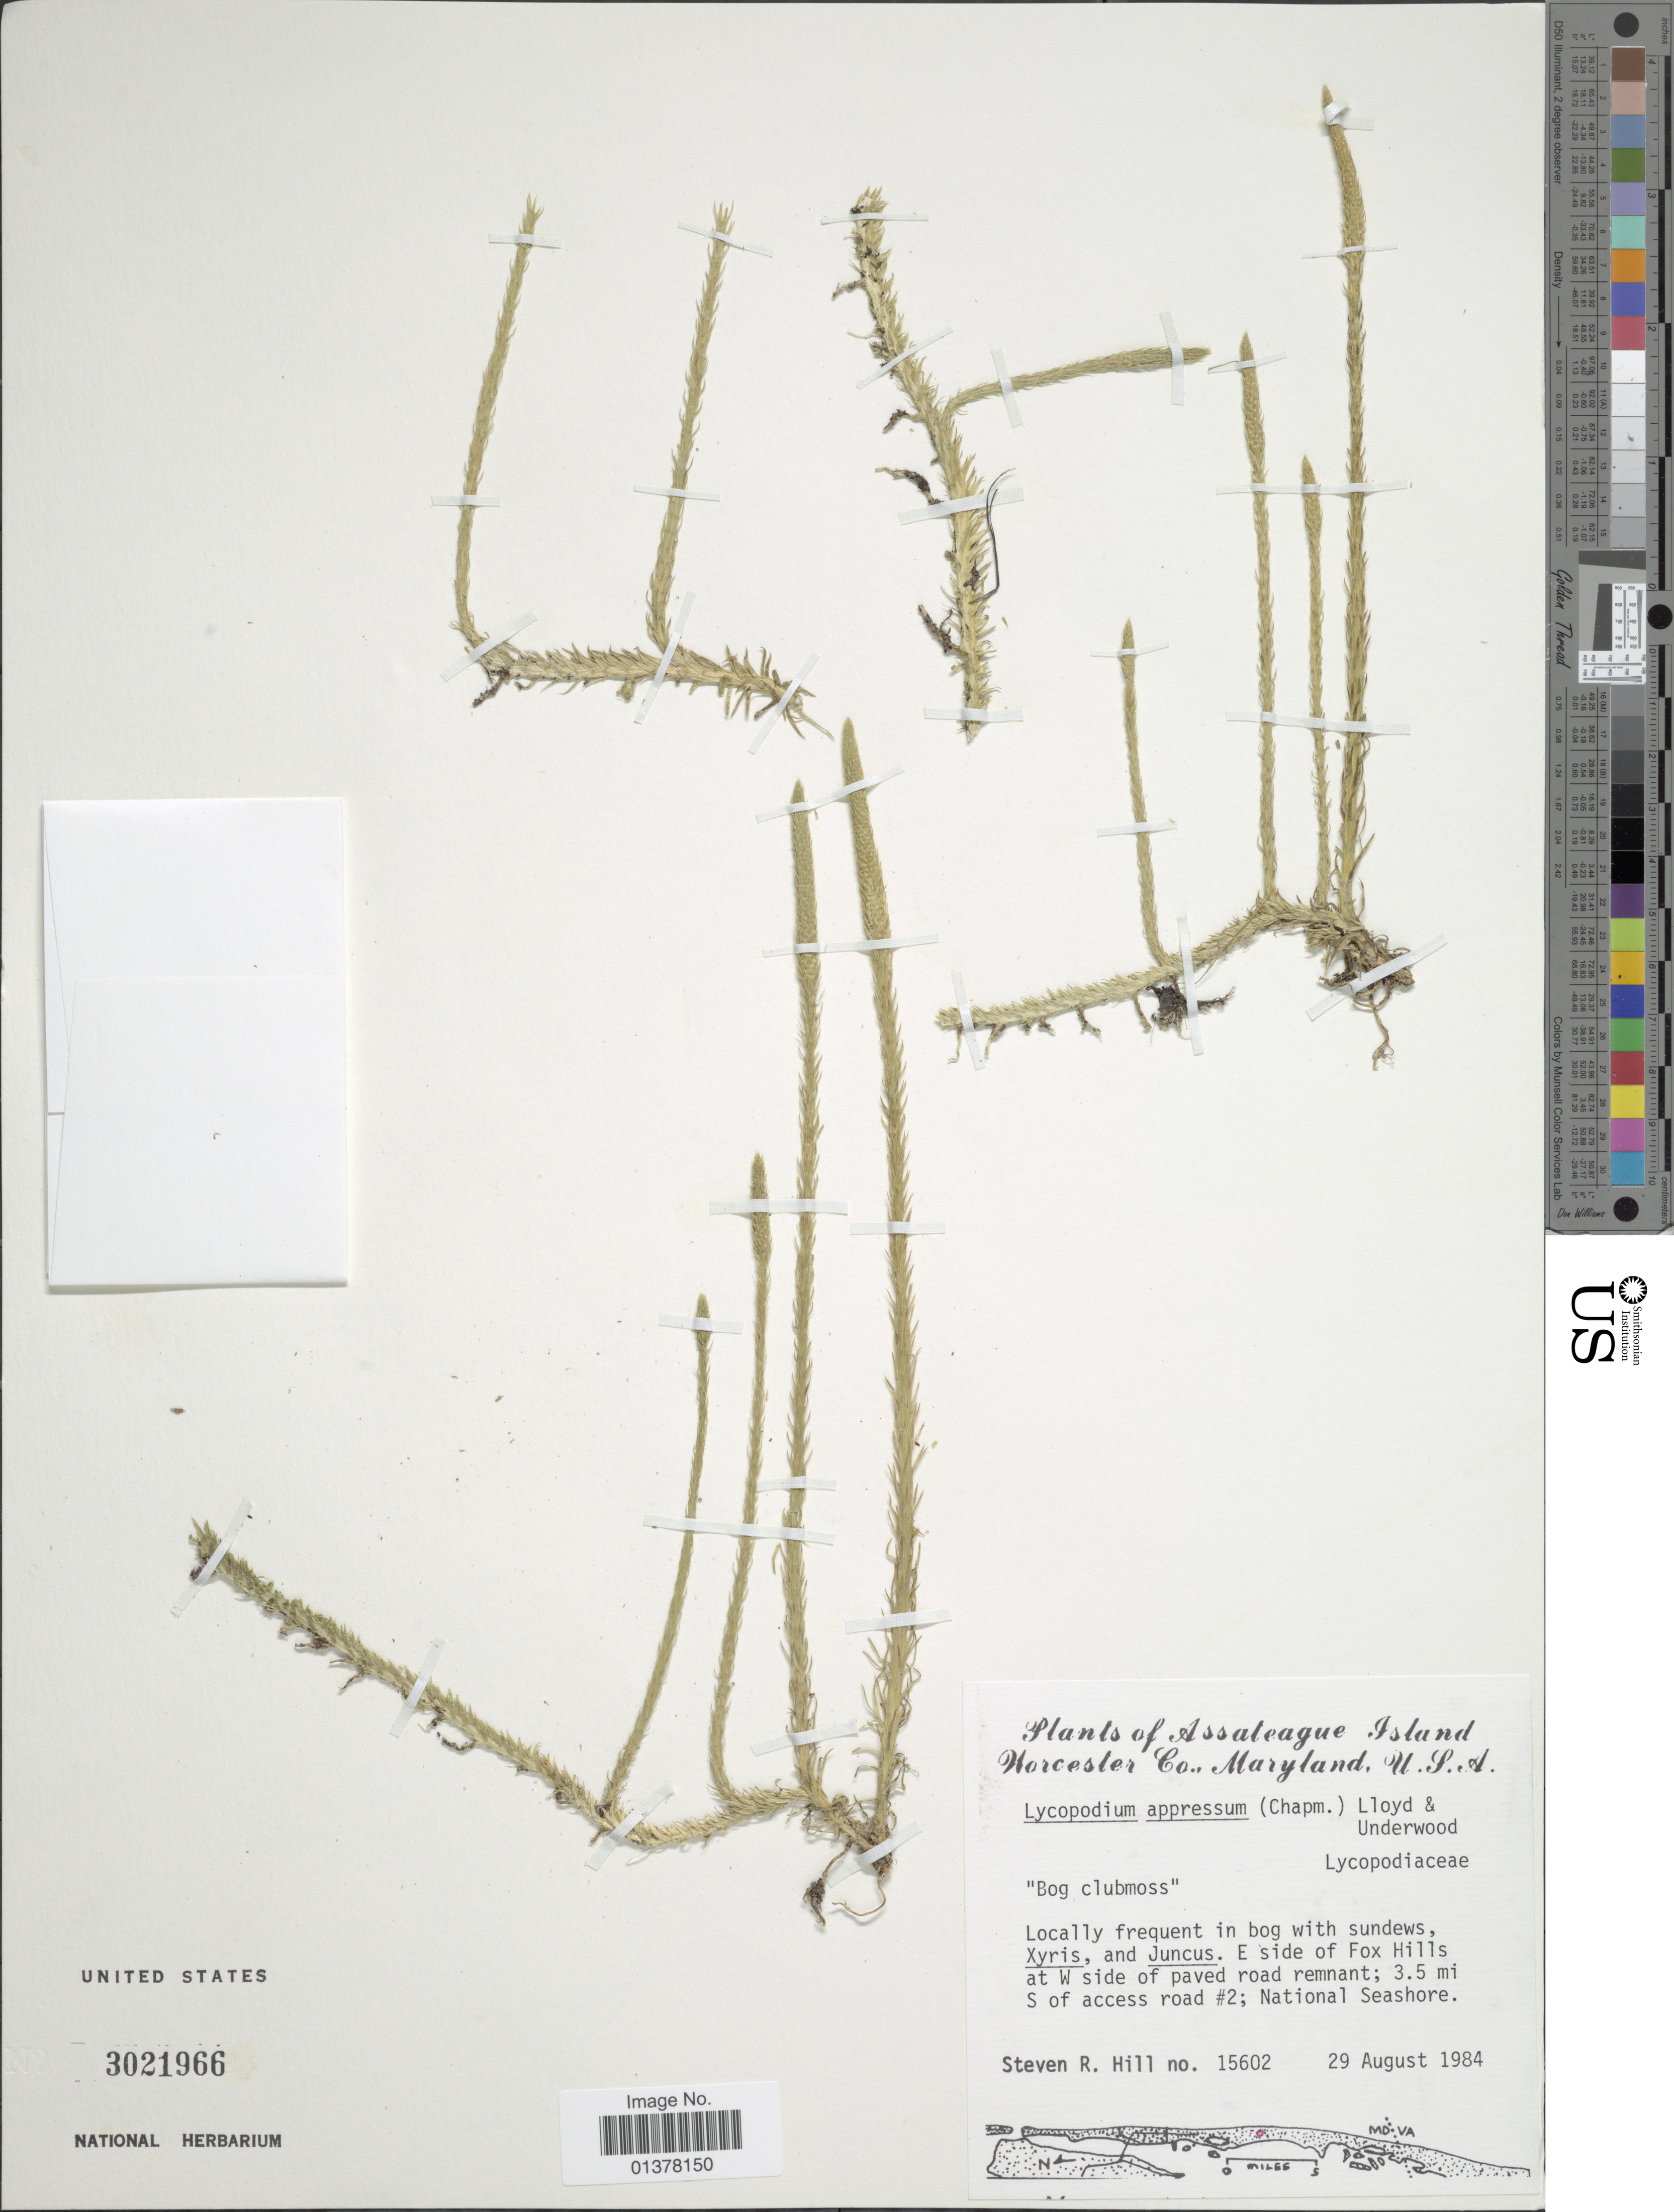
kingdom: Plantae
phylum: Tracheophyta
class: Lycopodiopsida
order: Lycopodiales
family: Lycopodiaceae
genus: Lycopodiella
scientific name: Lycopodiella appressa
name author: (Chapm.) Cranfill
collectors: S. R. Hill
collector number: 15602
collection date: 1984-08-29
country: United States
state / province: Maryland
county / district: Worcester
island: Assateague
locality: E side ofF Ox Hills at W side of paved road remnant, 3.5 mi S of access road # 2 National Seashore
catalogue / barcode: US 3021966